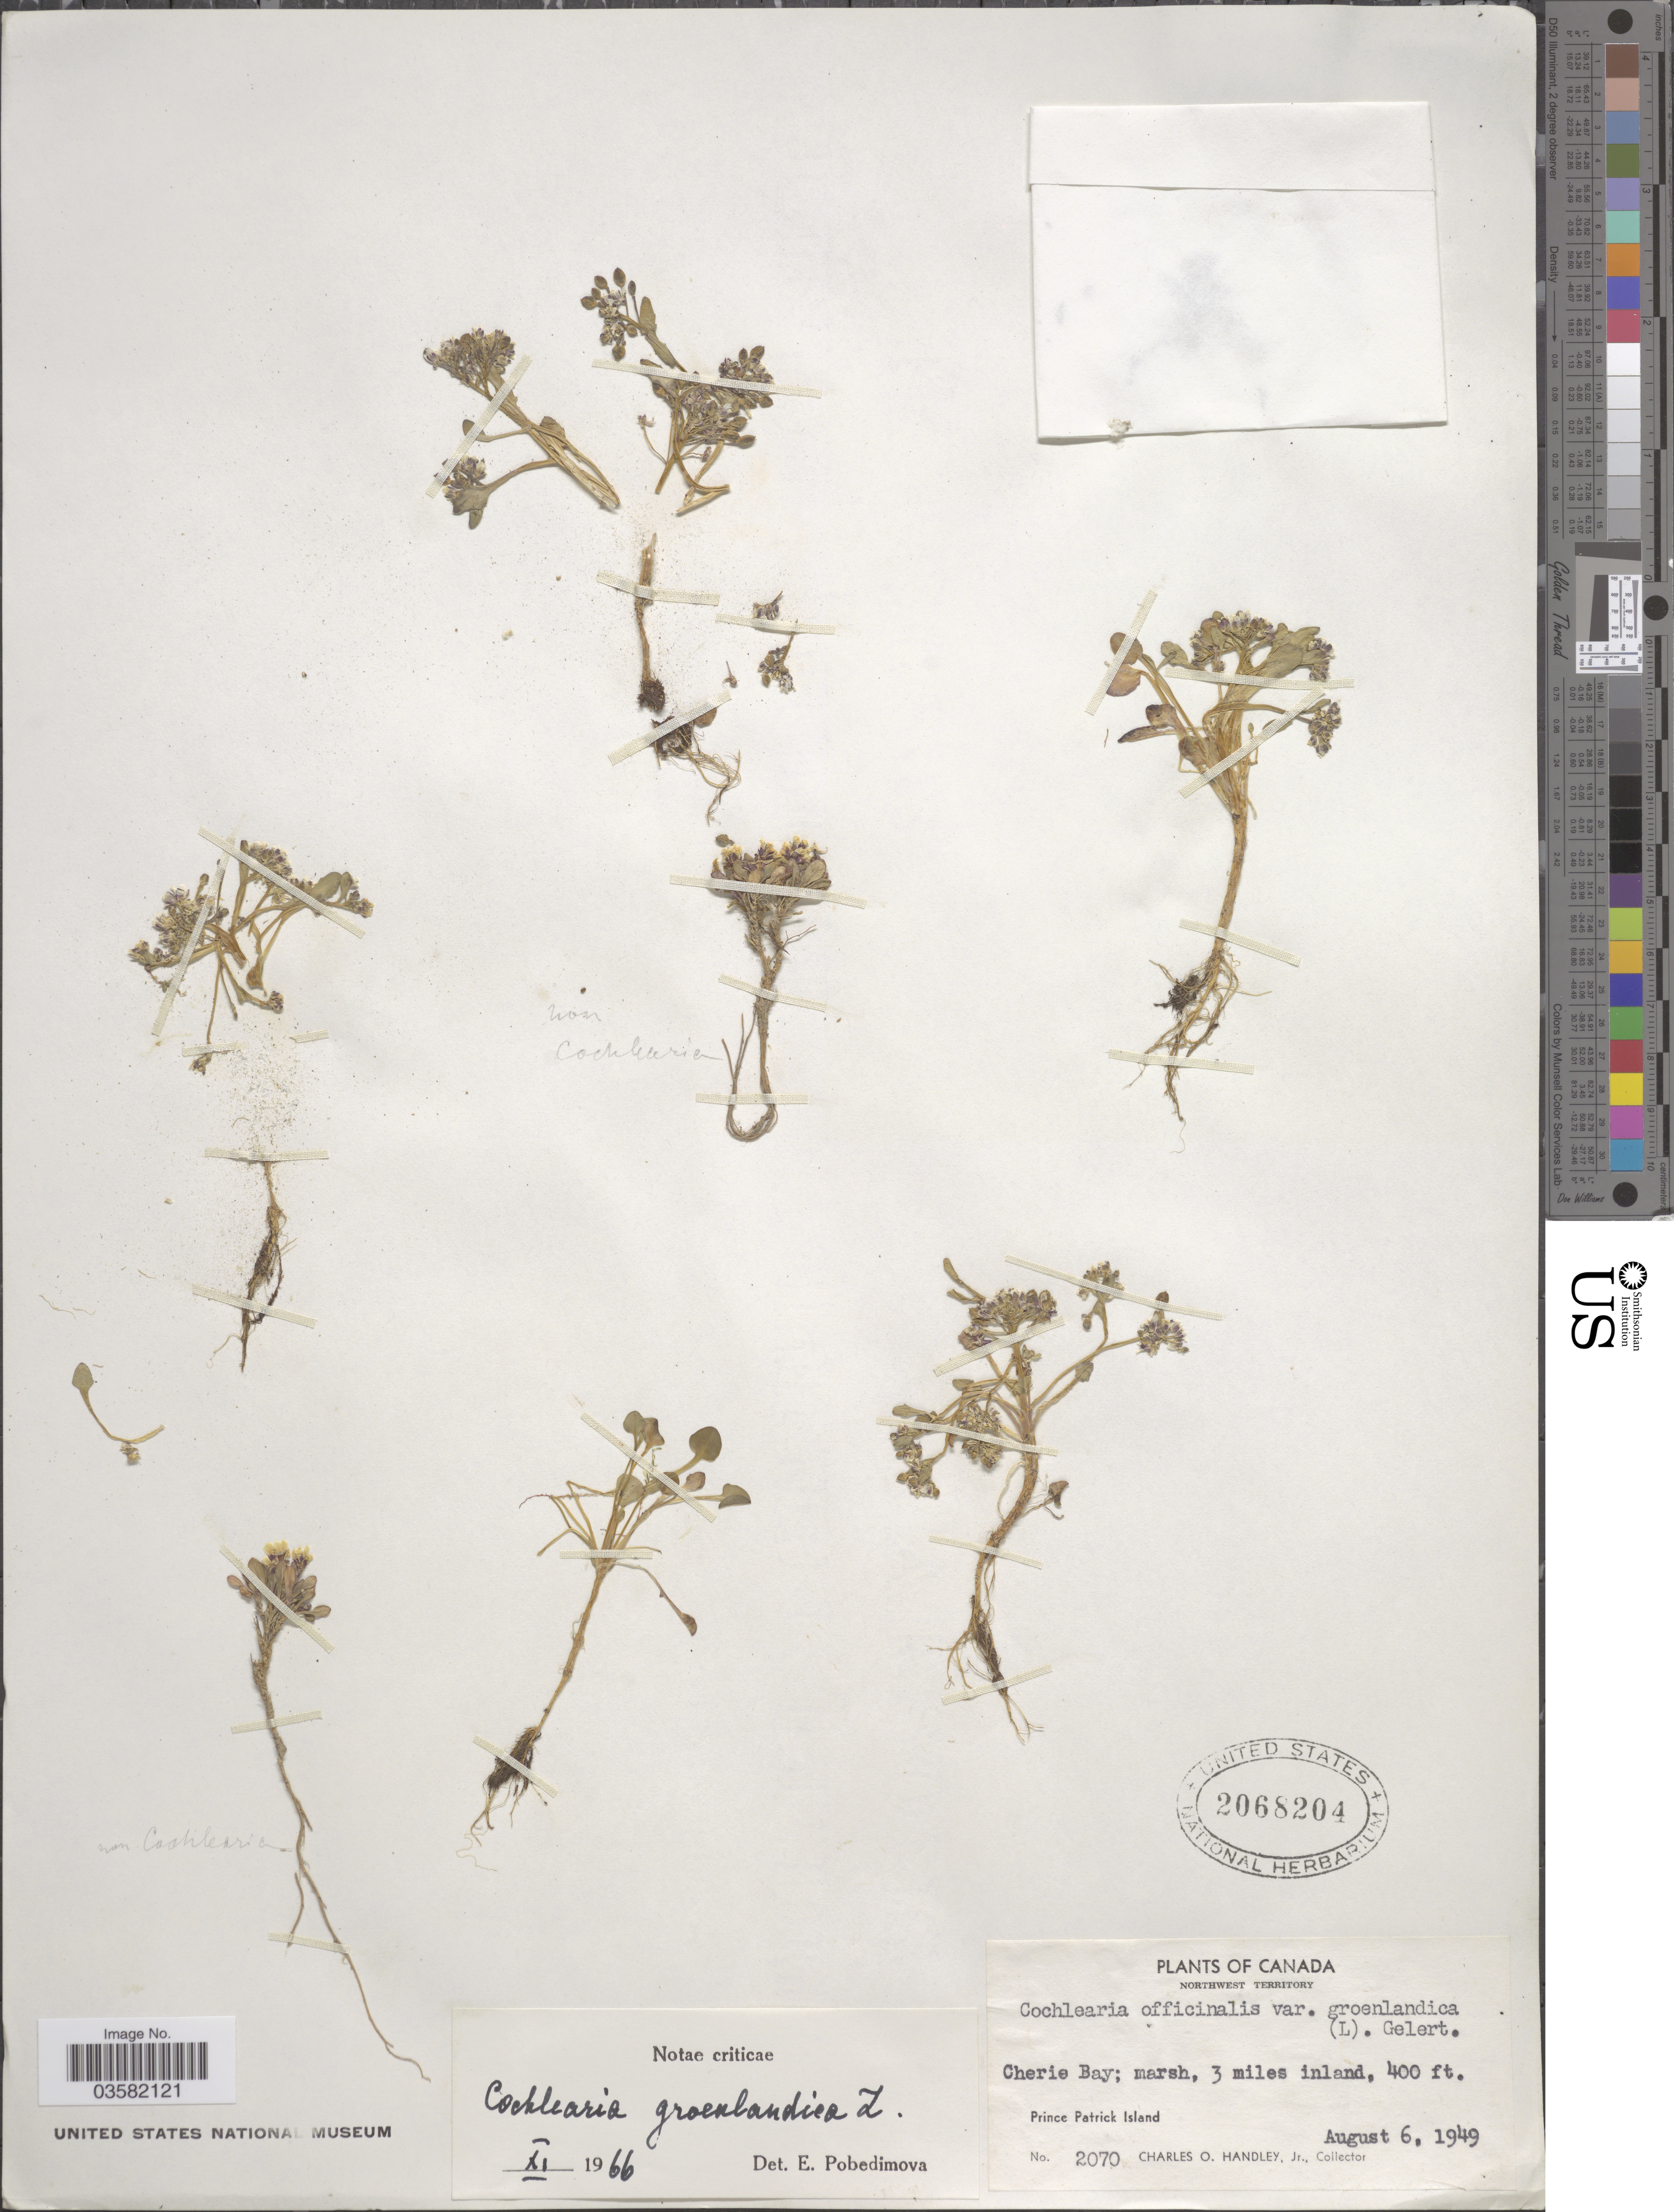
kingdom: Plantae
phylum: Tracheophyta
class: Magnoliopsida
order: Brassicales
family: Brassicaceae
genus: Cochlearia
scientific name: Cochlearia groenlandica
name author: L.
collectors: C. Handley Jr.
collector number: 2070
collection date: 1949-08-06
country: Canada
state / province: Northwest Territories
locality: Cherie Bay; marsh, 3 miles inland. Prince Patrick Island.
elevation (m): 122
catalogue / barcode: US 2068204